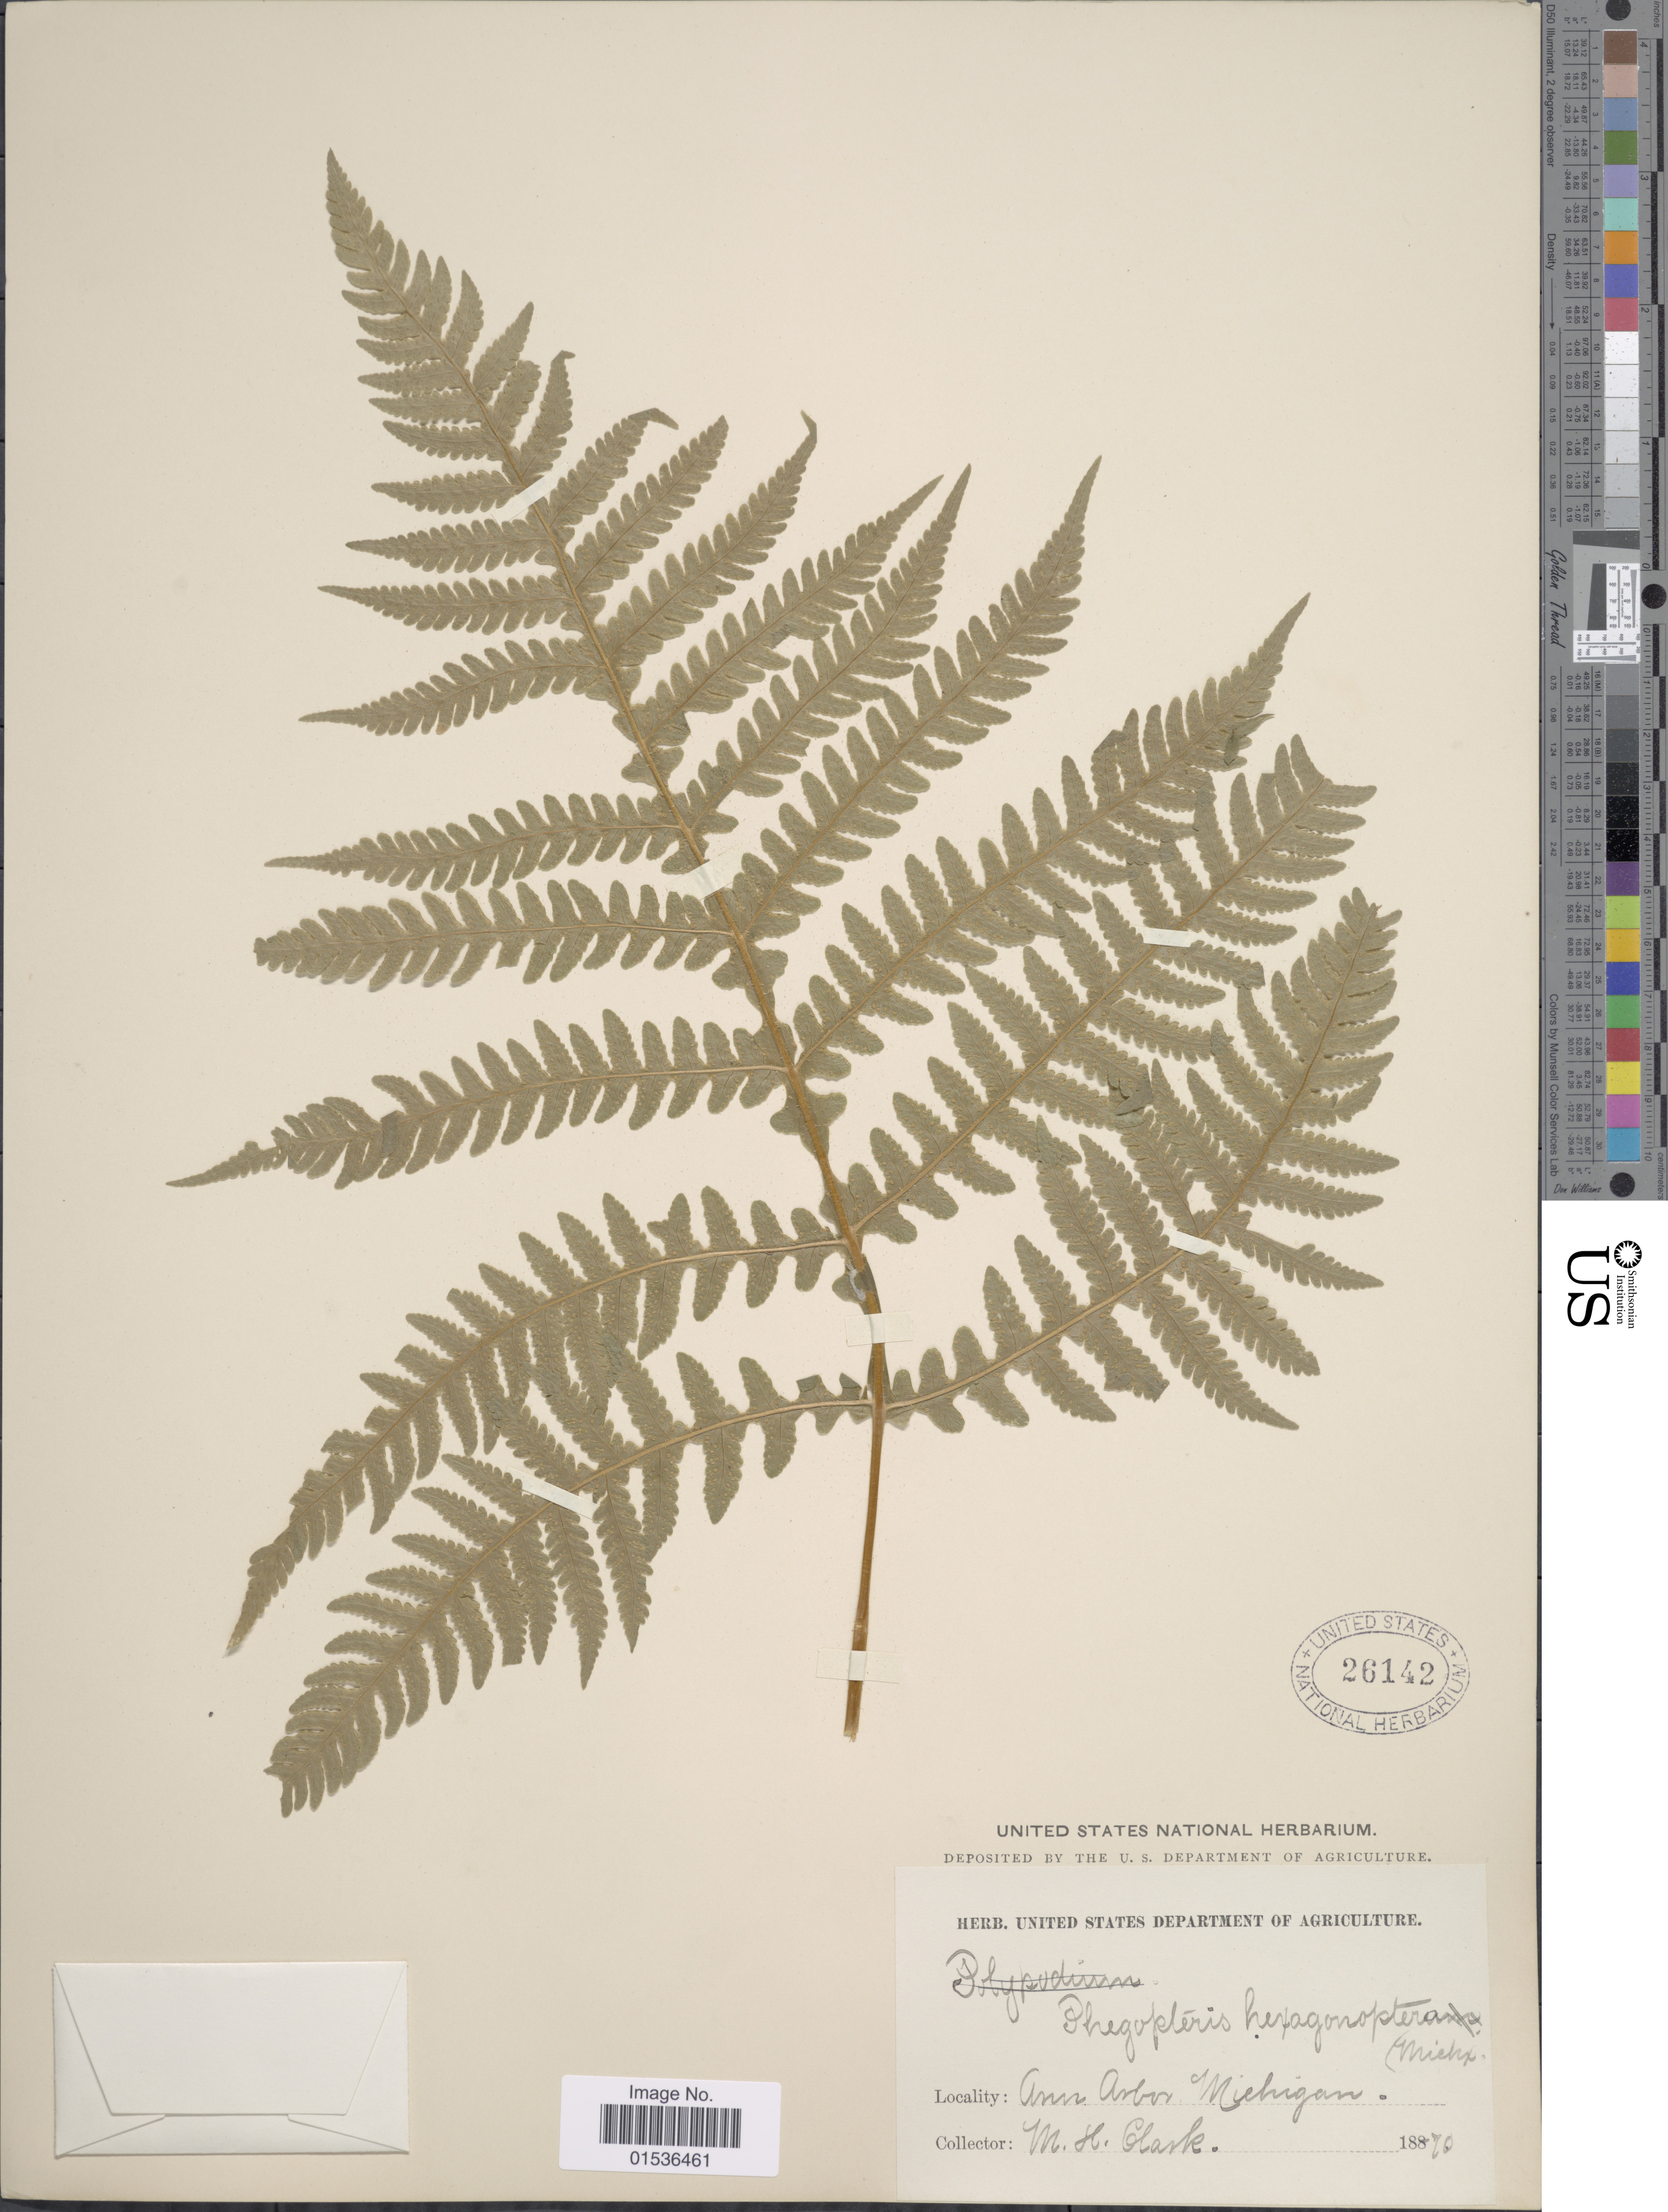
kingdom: Plantae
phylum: Tracheophyta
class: Polypodiopsida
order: Polypodiales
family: Thelypteridaceae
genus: Phegopteris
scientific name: Phegopteris hexagonoptera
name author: (Michx.) Fée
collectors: M. Clark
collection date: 1870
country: United States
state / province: Michigan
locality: Ann Arbor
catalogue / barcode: US 26142